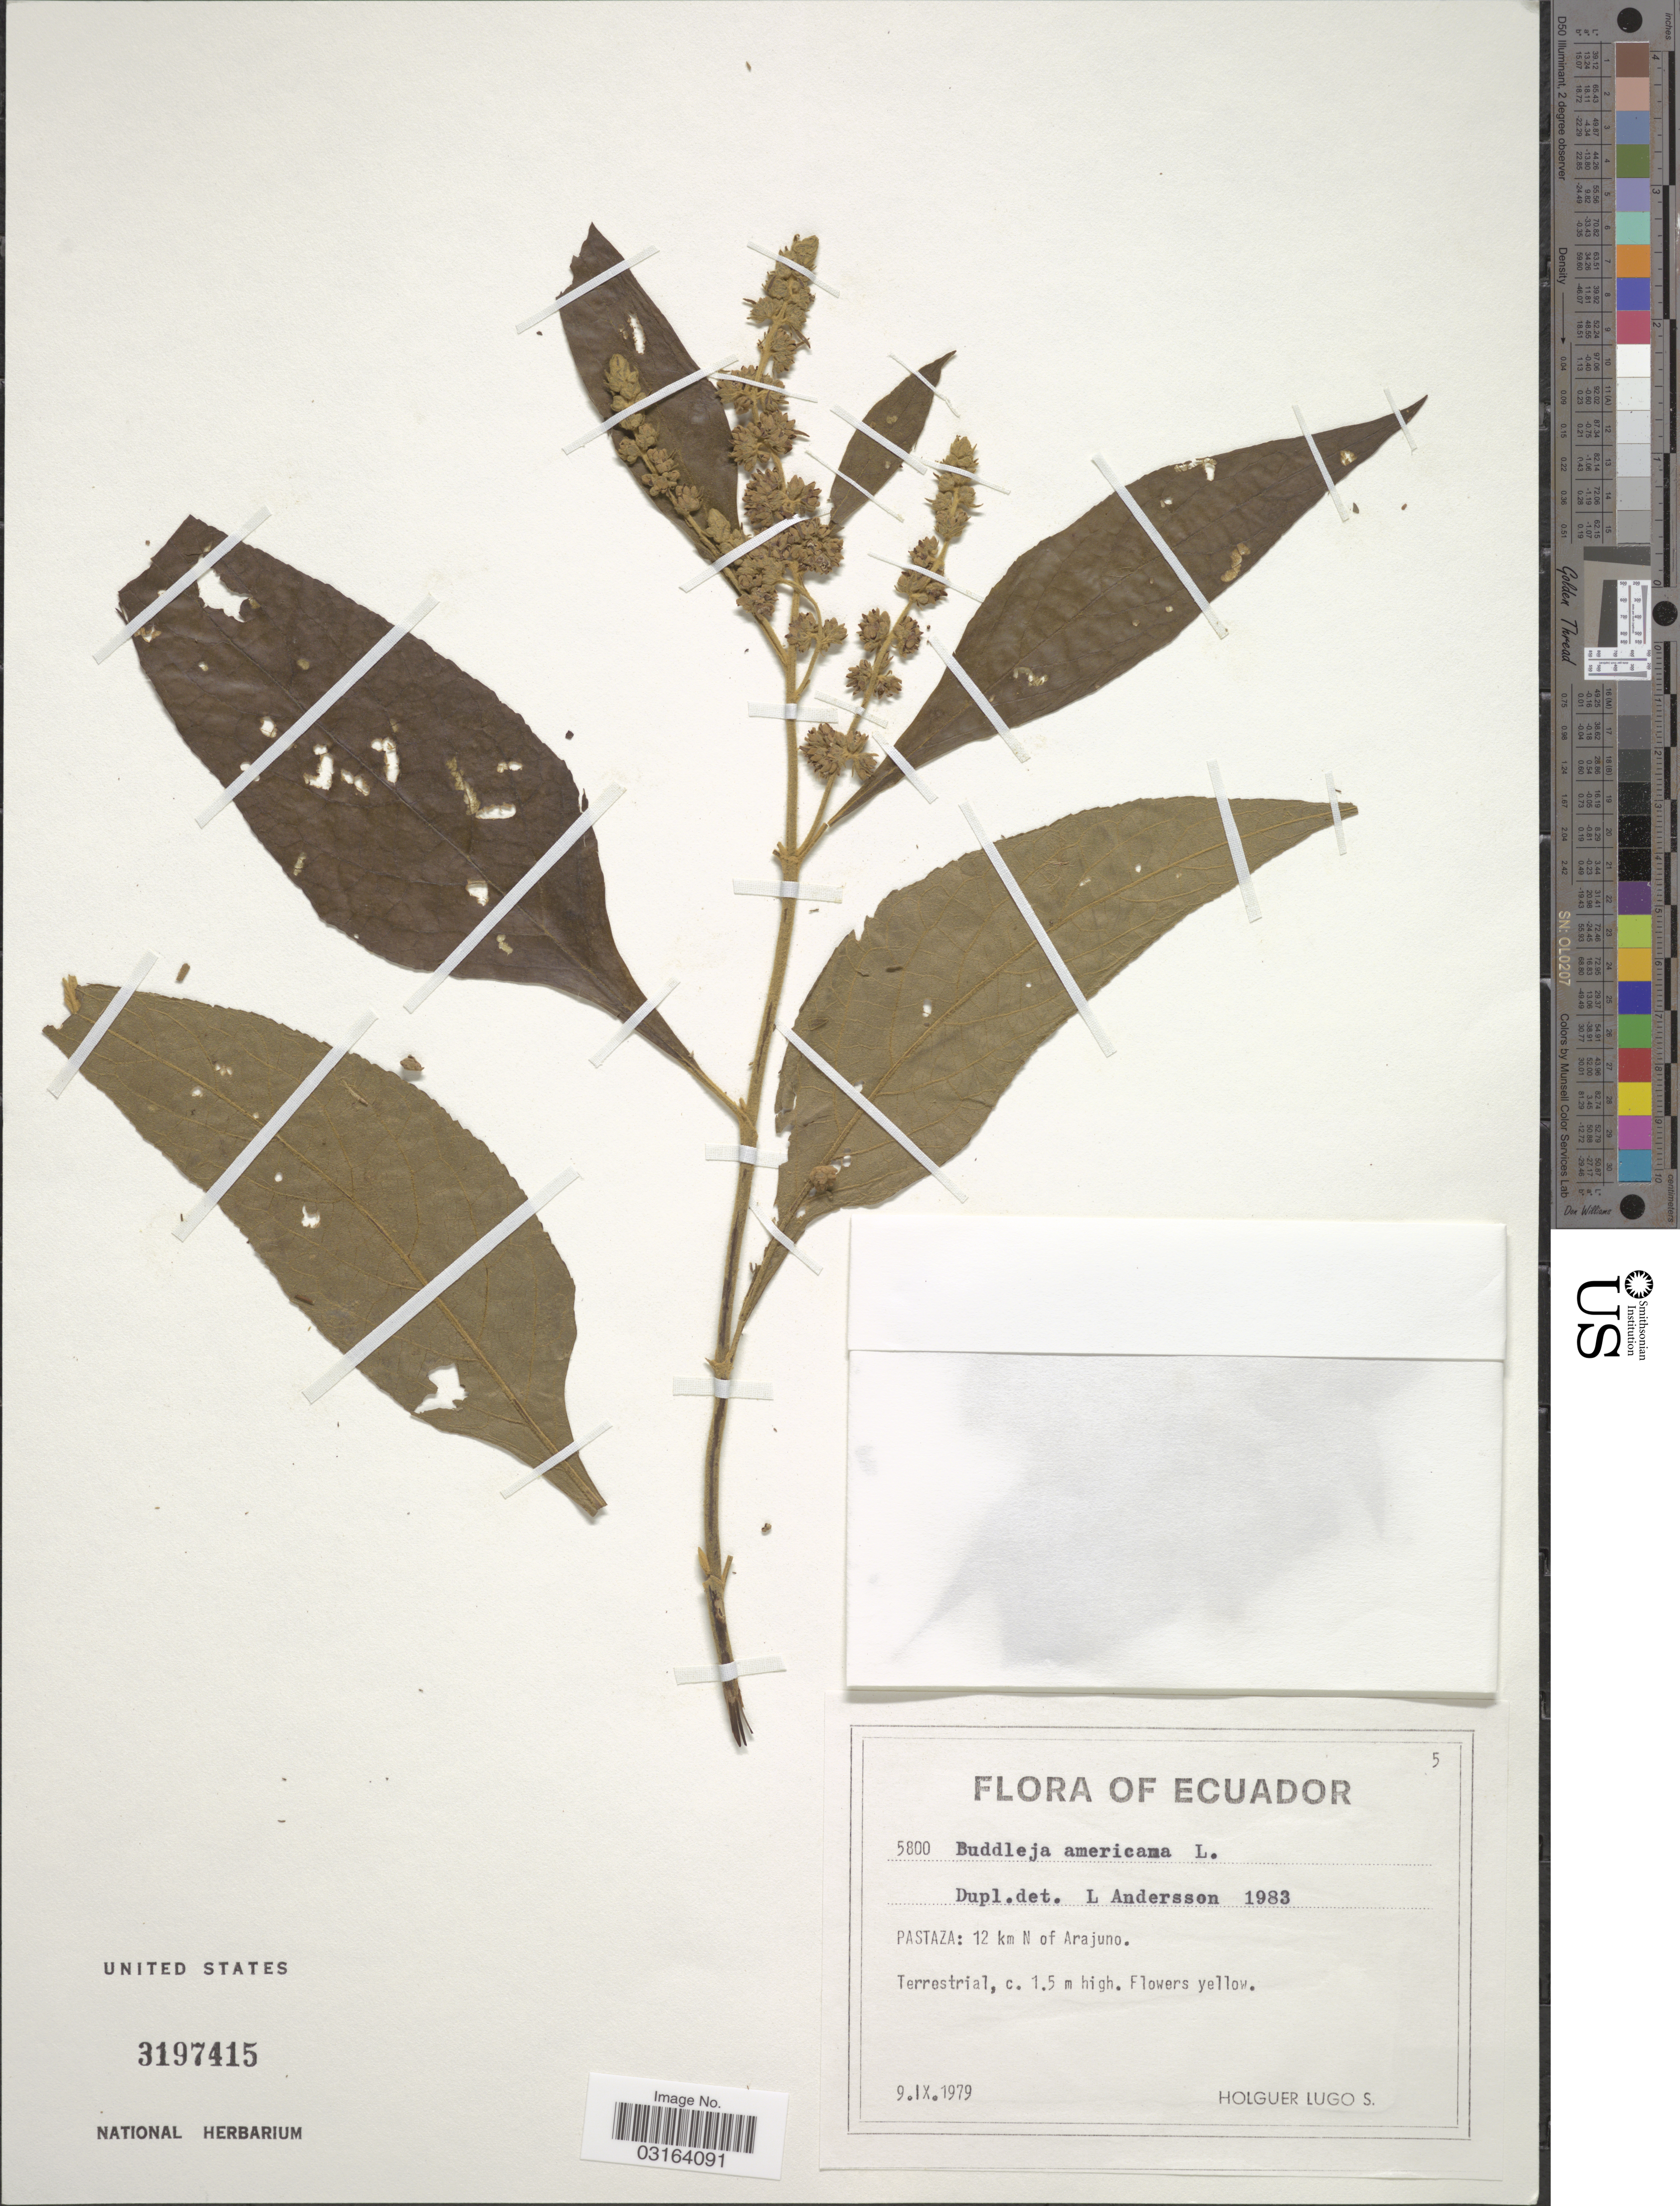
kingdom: Plantae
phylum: Tracheophyta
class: Magnoliopsida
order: Lamiales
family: Scrophulariaceae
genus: Buddleja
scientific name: Buddleja americana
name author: L.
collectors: H. Lugo S.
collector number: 5800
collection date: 1979-09-09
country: Ecuador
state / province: Pastaza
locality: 12 km N of Arajuno.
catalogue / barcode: US 3197415